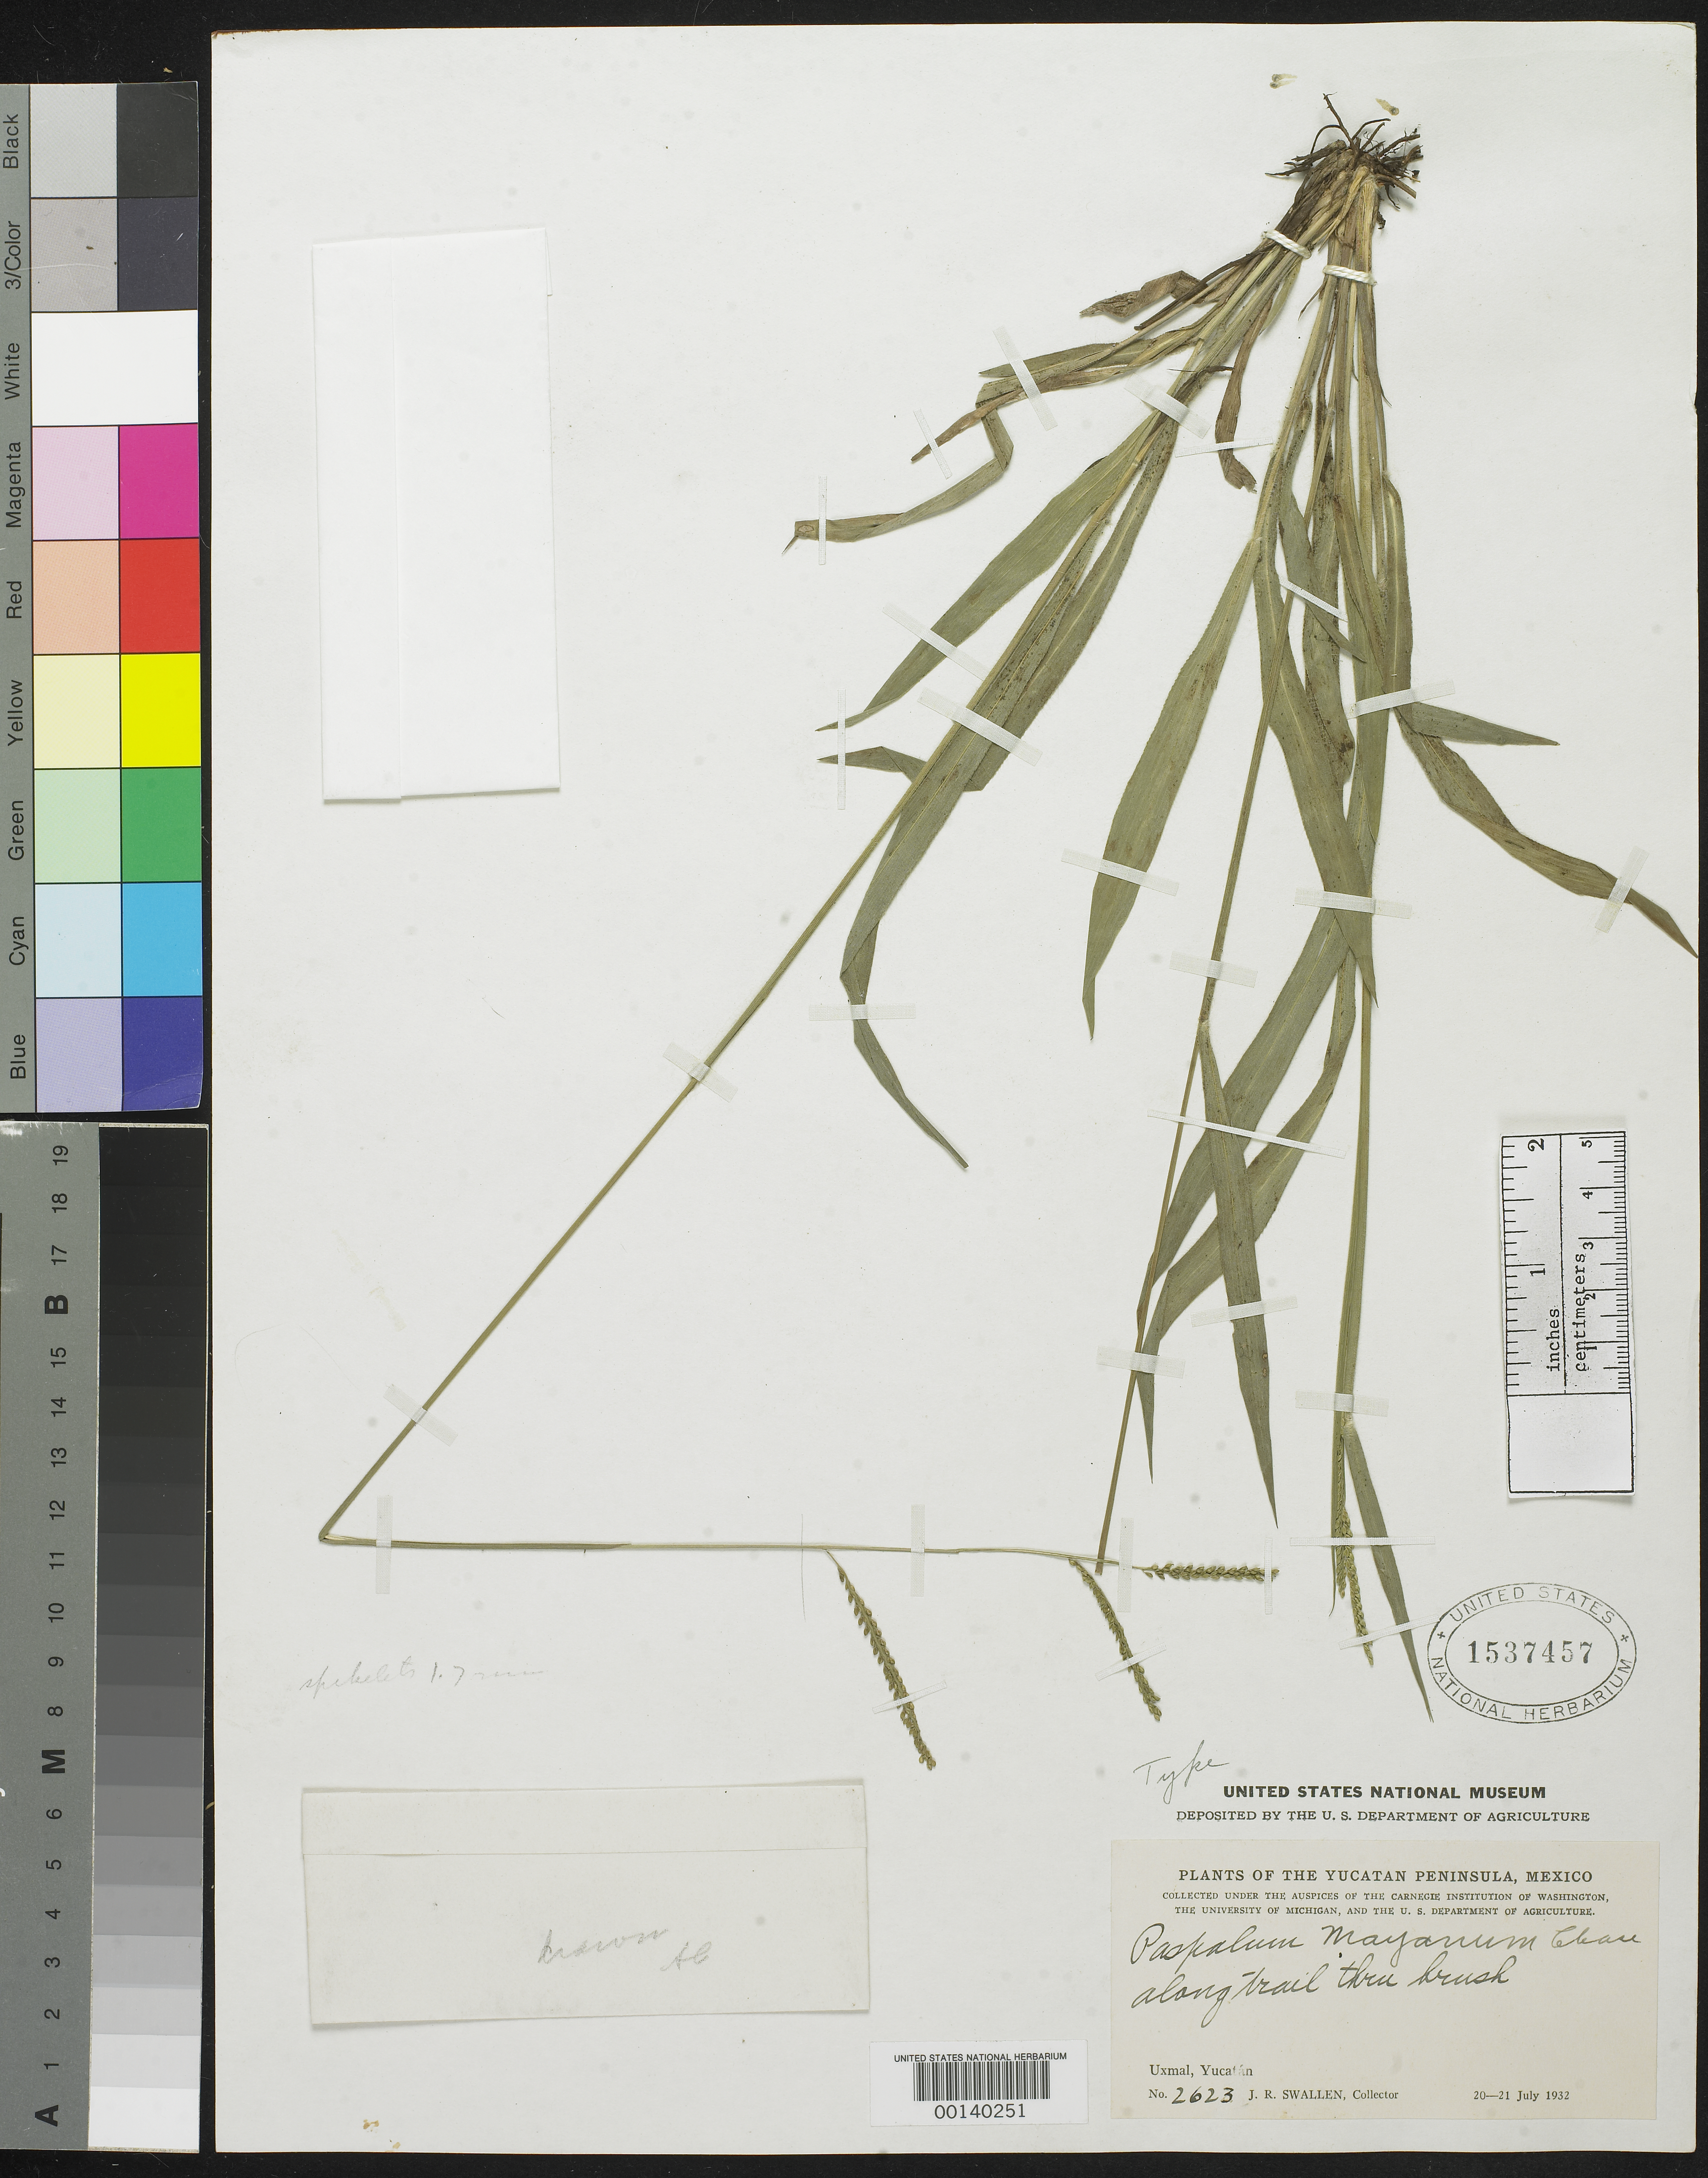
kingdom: Plantae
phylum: Tracheophyta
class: Liliopsida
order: Poales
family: Poaceae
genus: Paspalum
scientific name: Paspalum mayanum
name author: Chase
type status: Holotype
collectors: J. R. Swallen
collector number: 2623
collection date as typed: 20 Jul 1932 to 21 Jul 1932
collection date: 1932-07-20/1932-07-21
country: Mexico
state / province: Yucatán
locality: Uxmal.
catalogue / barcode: US 1537457